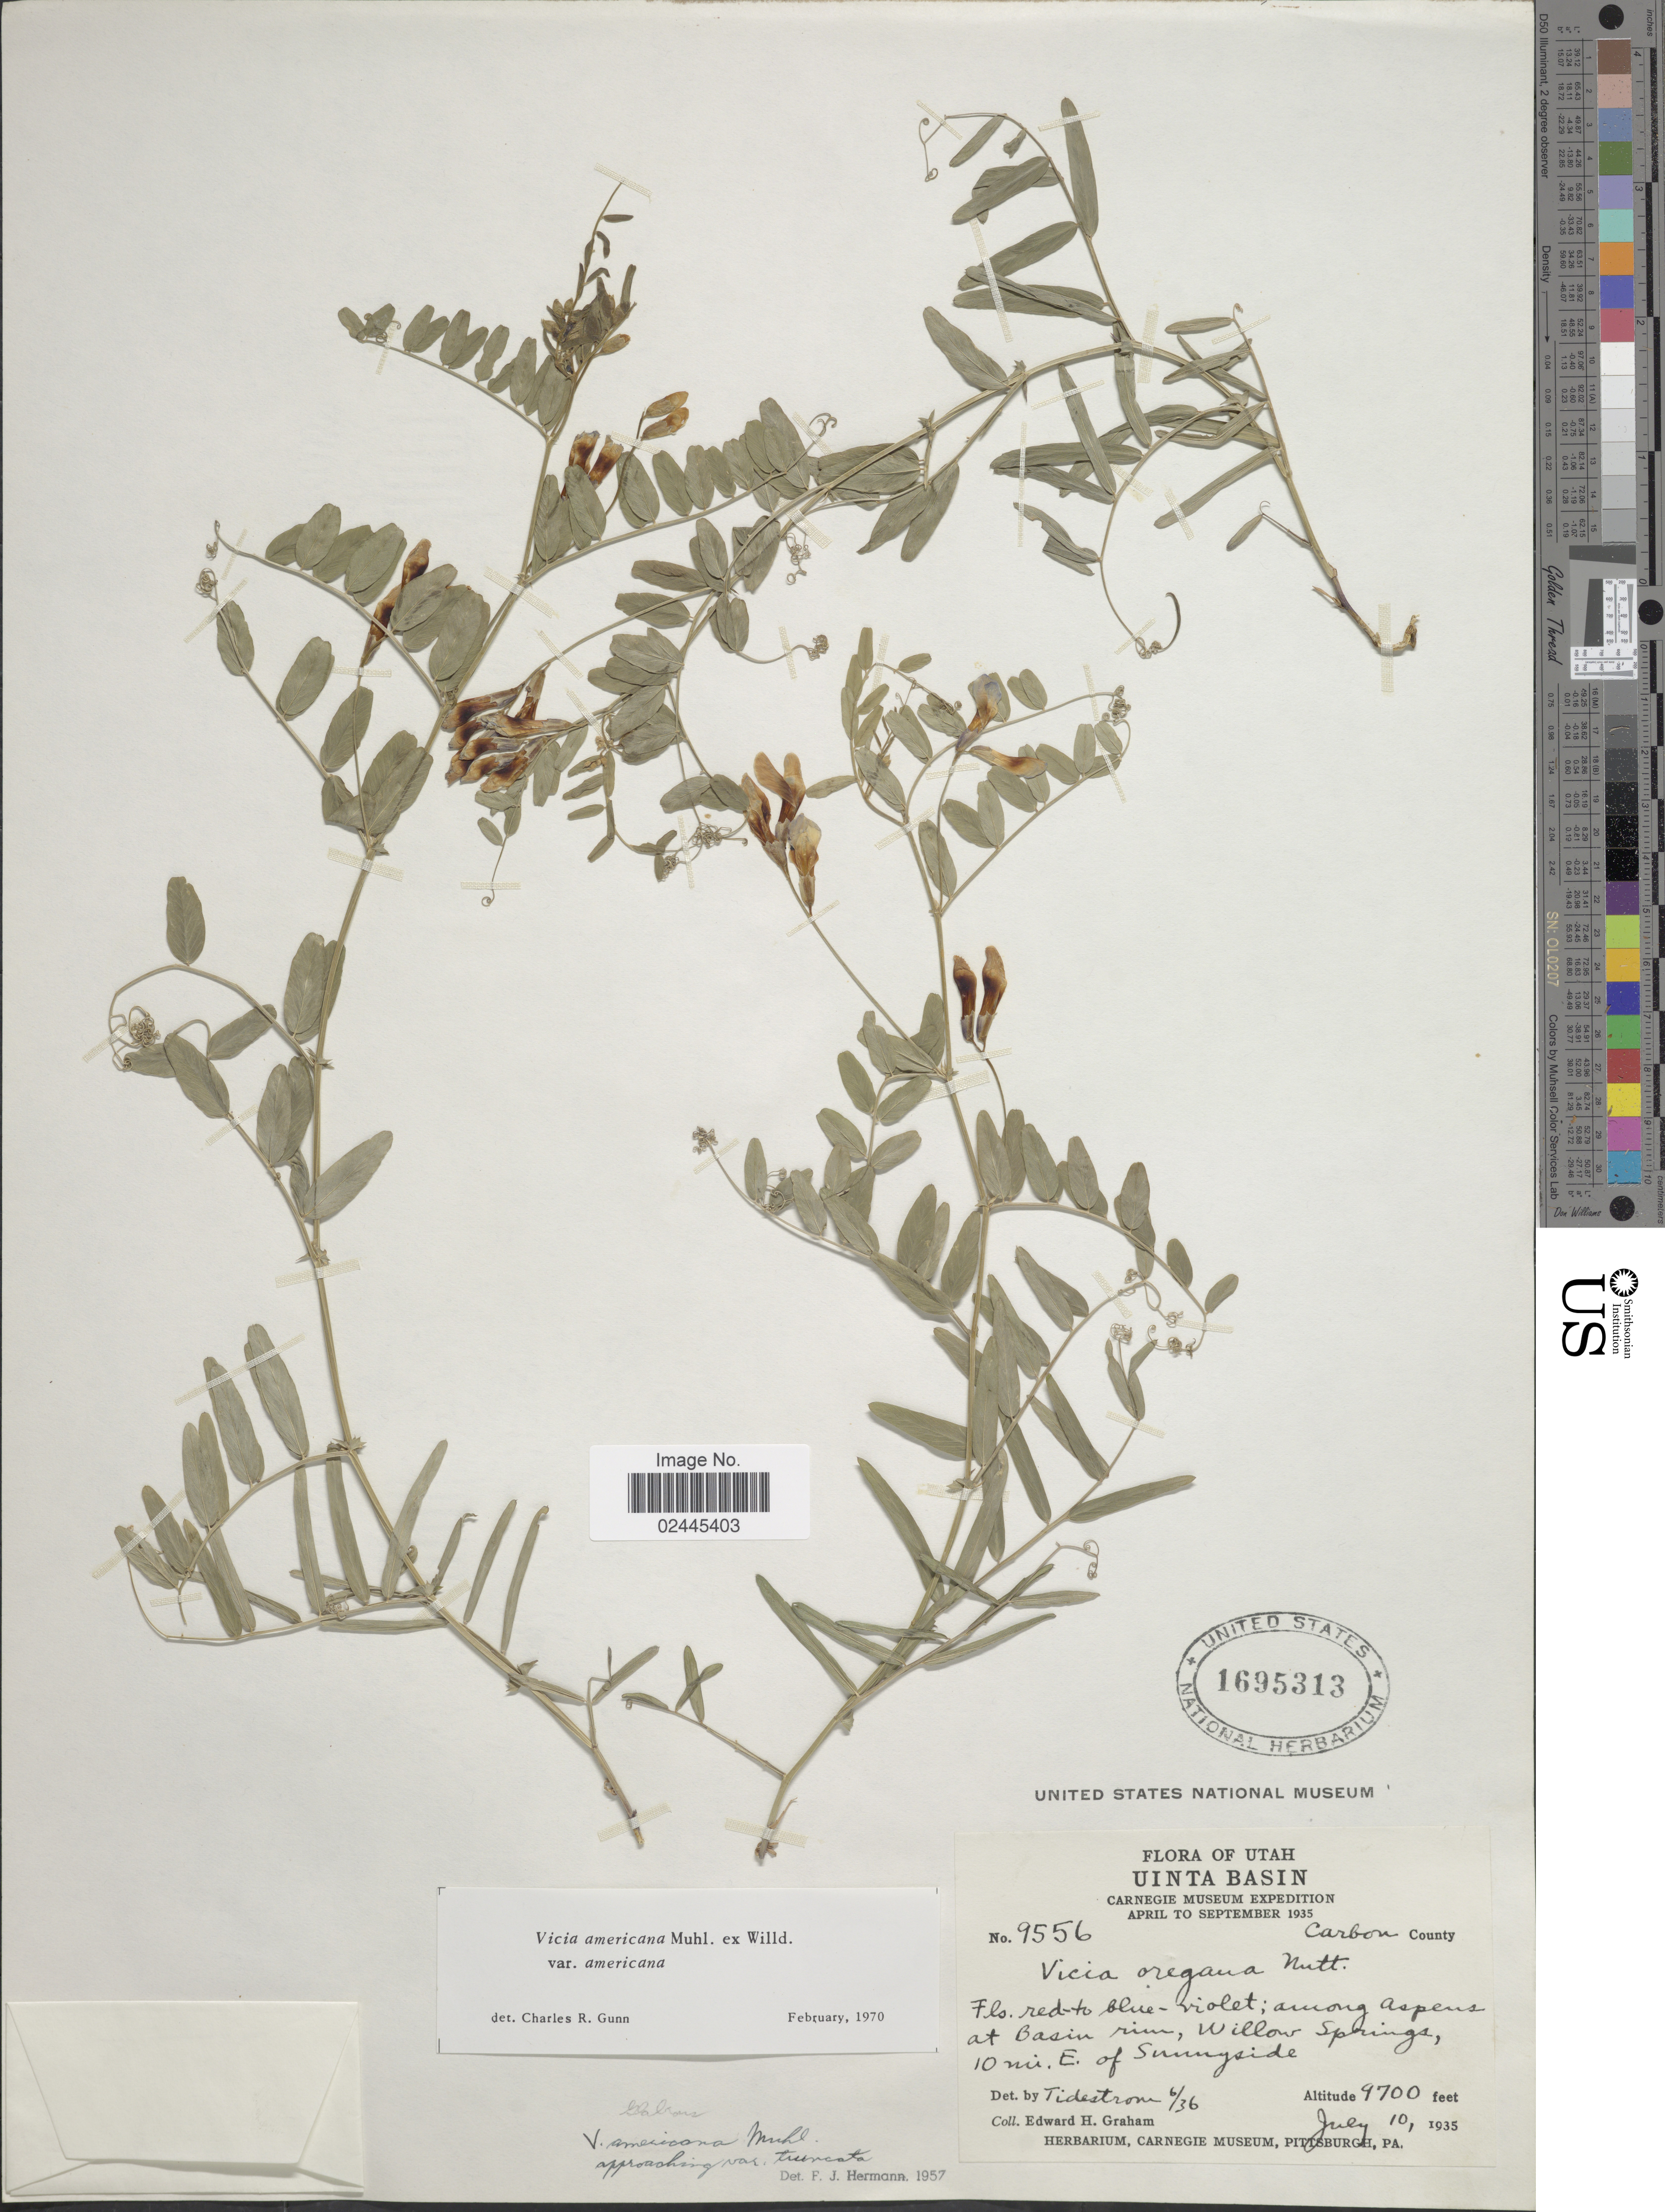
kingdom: Plantae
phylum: Tracheophyta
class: Magnoliopsida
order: Fabales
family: Fabaceae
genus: Vicia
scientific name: Vicia americana var. americana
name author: Muhl. ex Willd.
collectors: E. H. Graham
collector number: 9556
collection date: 1935-07-10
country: United States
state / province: Utah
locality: Uinta Basin. Carbon County. Among Aspens at Basin rim, Willow Springs, 10 mi. E. olf Sunnyside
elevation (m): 2957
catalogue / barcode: US 1695313